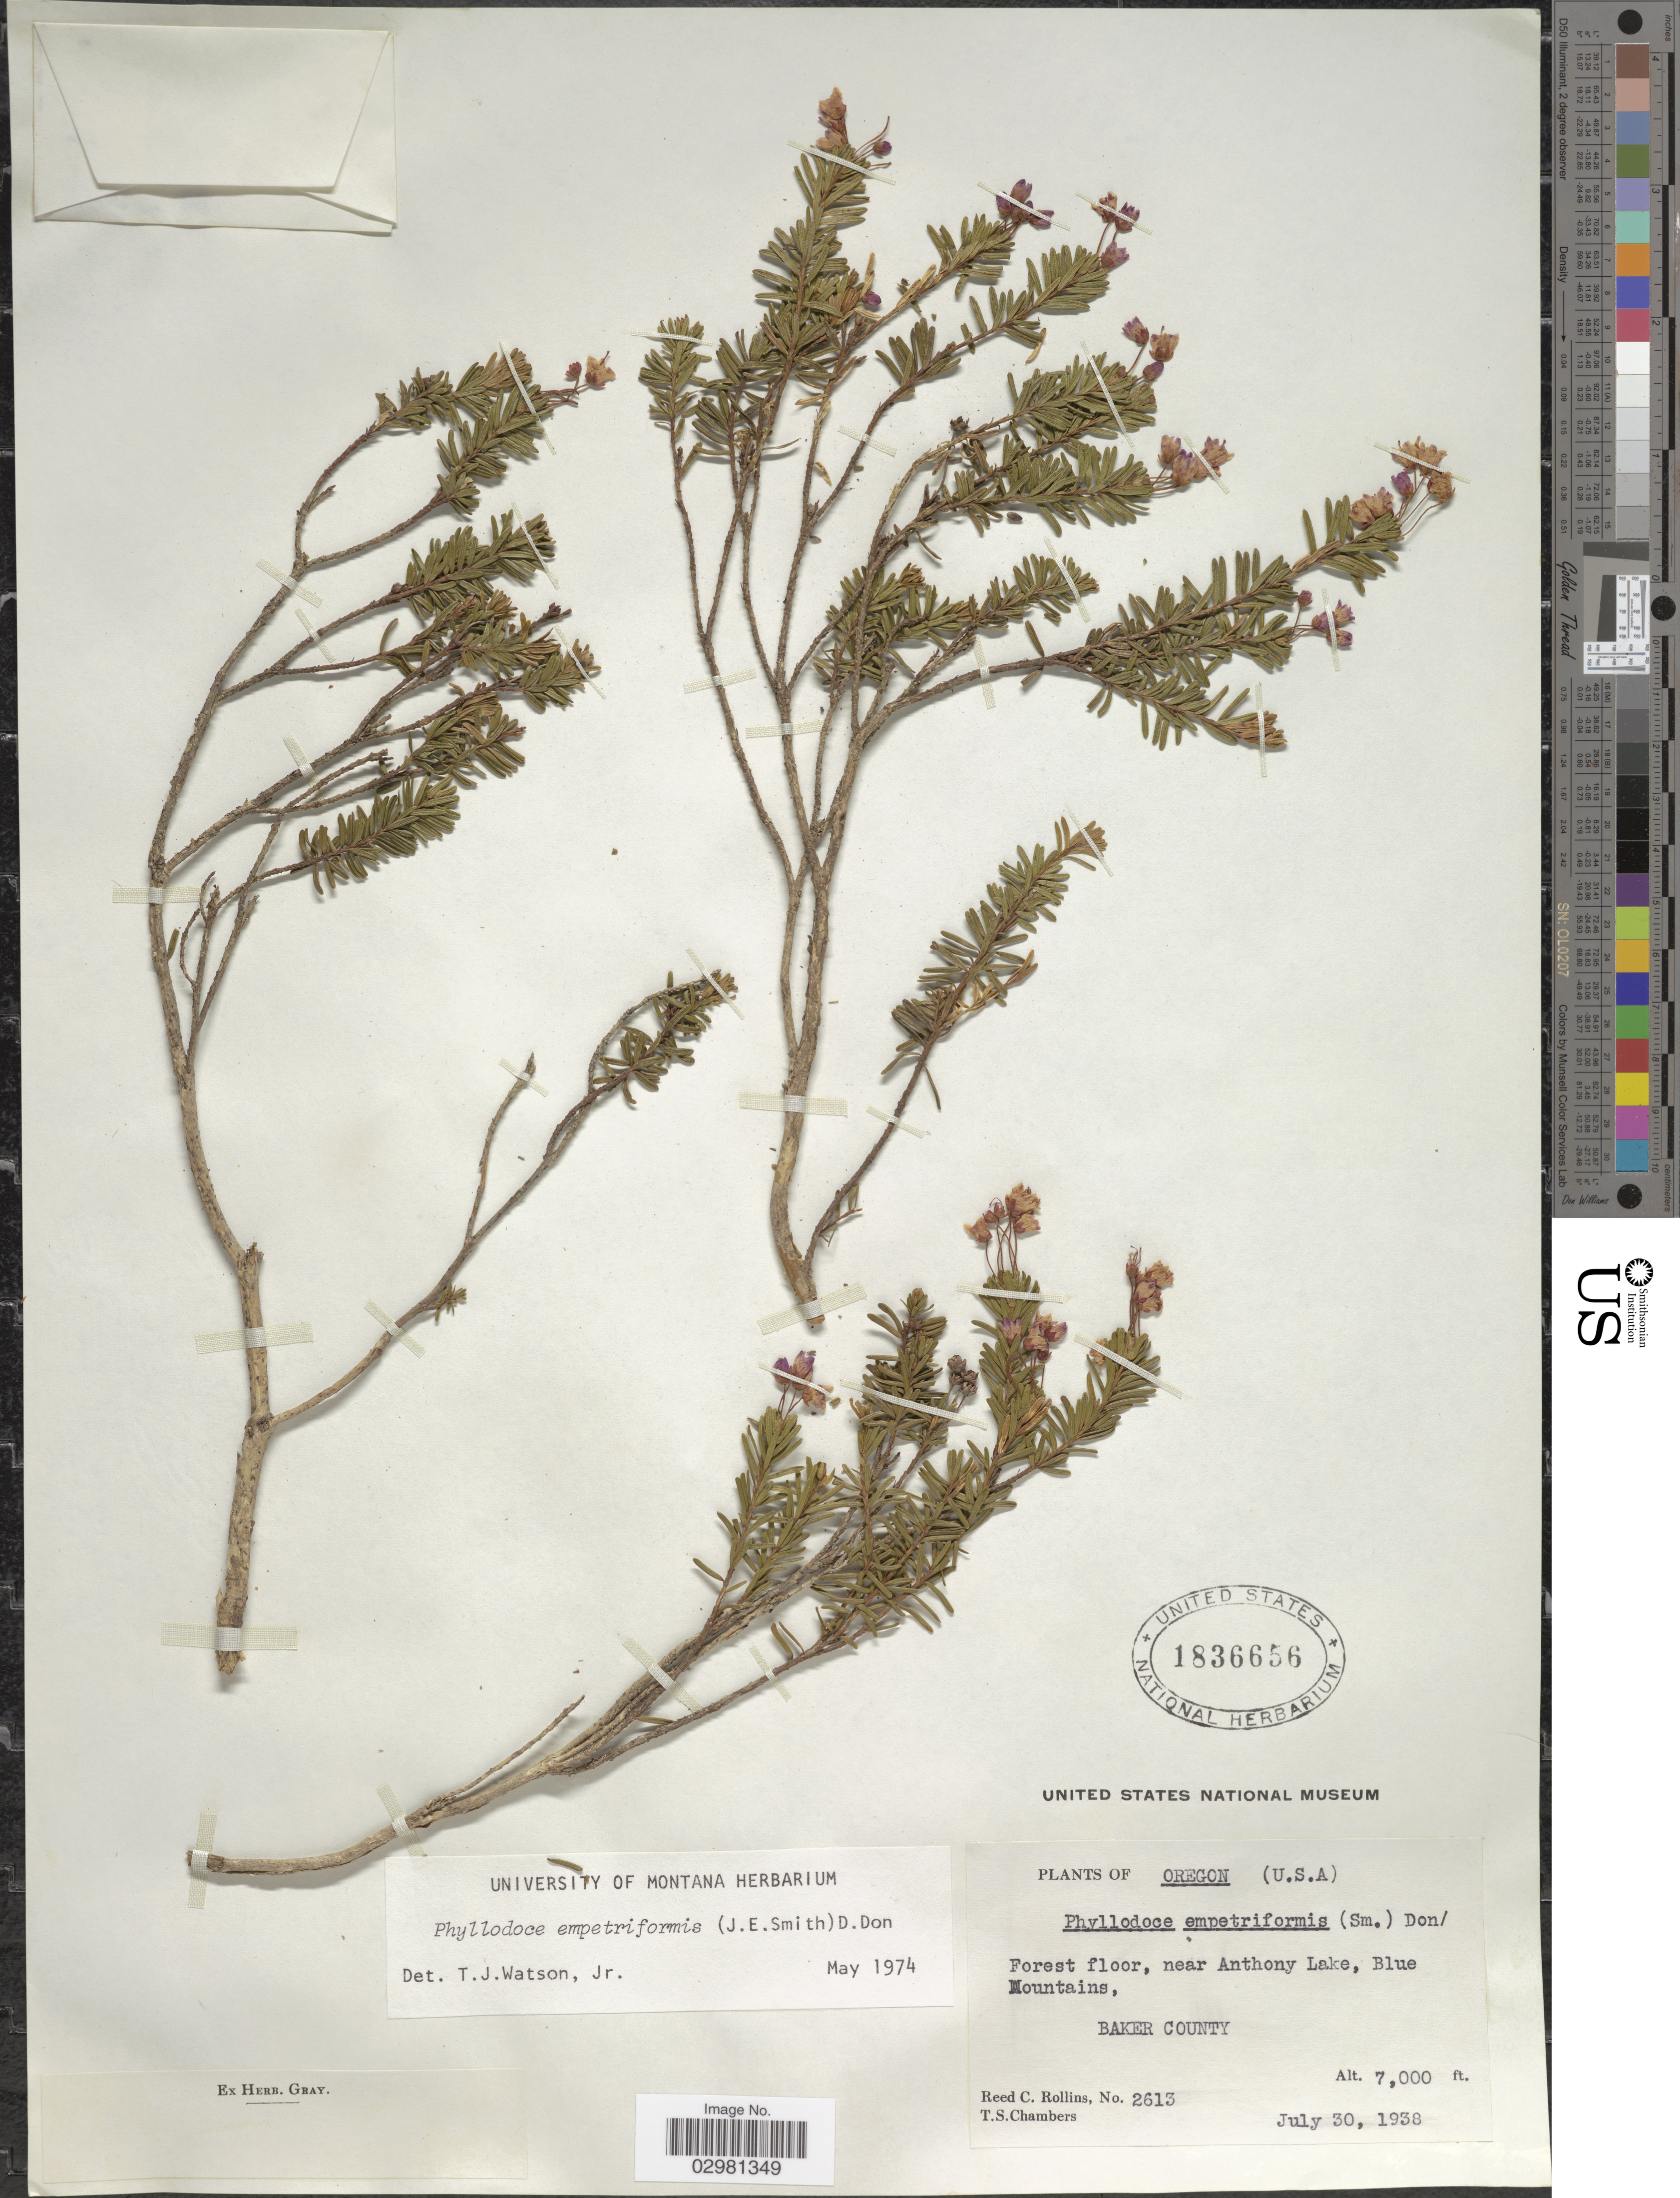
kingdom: Plantae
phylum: Tracheophyta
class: Magnoliopsida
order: Ericales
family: Ericaceae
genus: Phyllodoce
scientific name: Phyllodoce empetiformis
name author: (Small) D. Don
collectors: R. C. Rollins & T. Chambers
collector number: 2613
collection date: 1938-07-30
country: United States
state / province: Oregon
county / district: Baker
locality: Forest floor, near Anthony Lake, Blue Mountains, Baker County.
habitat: forest floor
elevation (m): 2134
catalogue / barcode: US 1836656